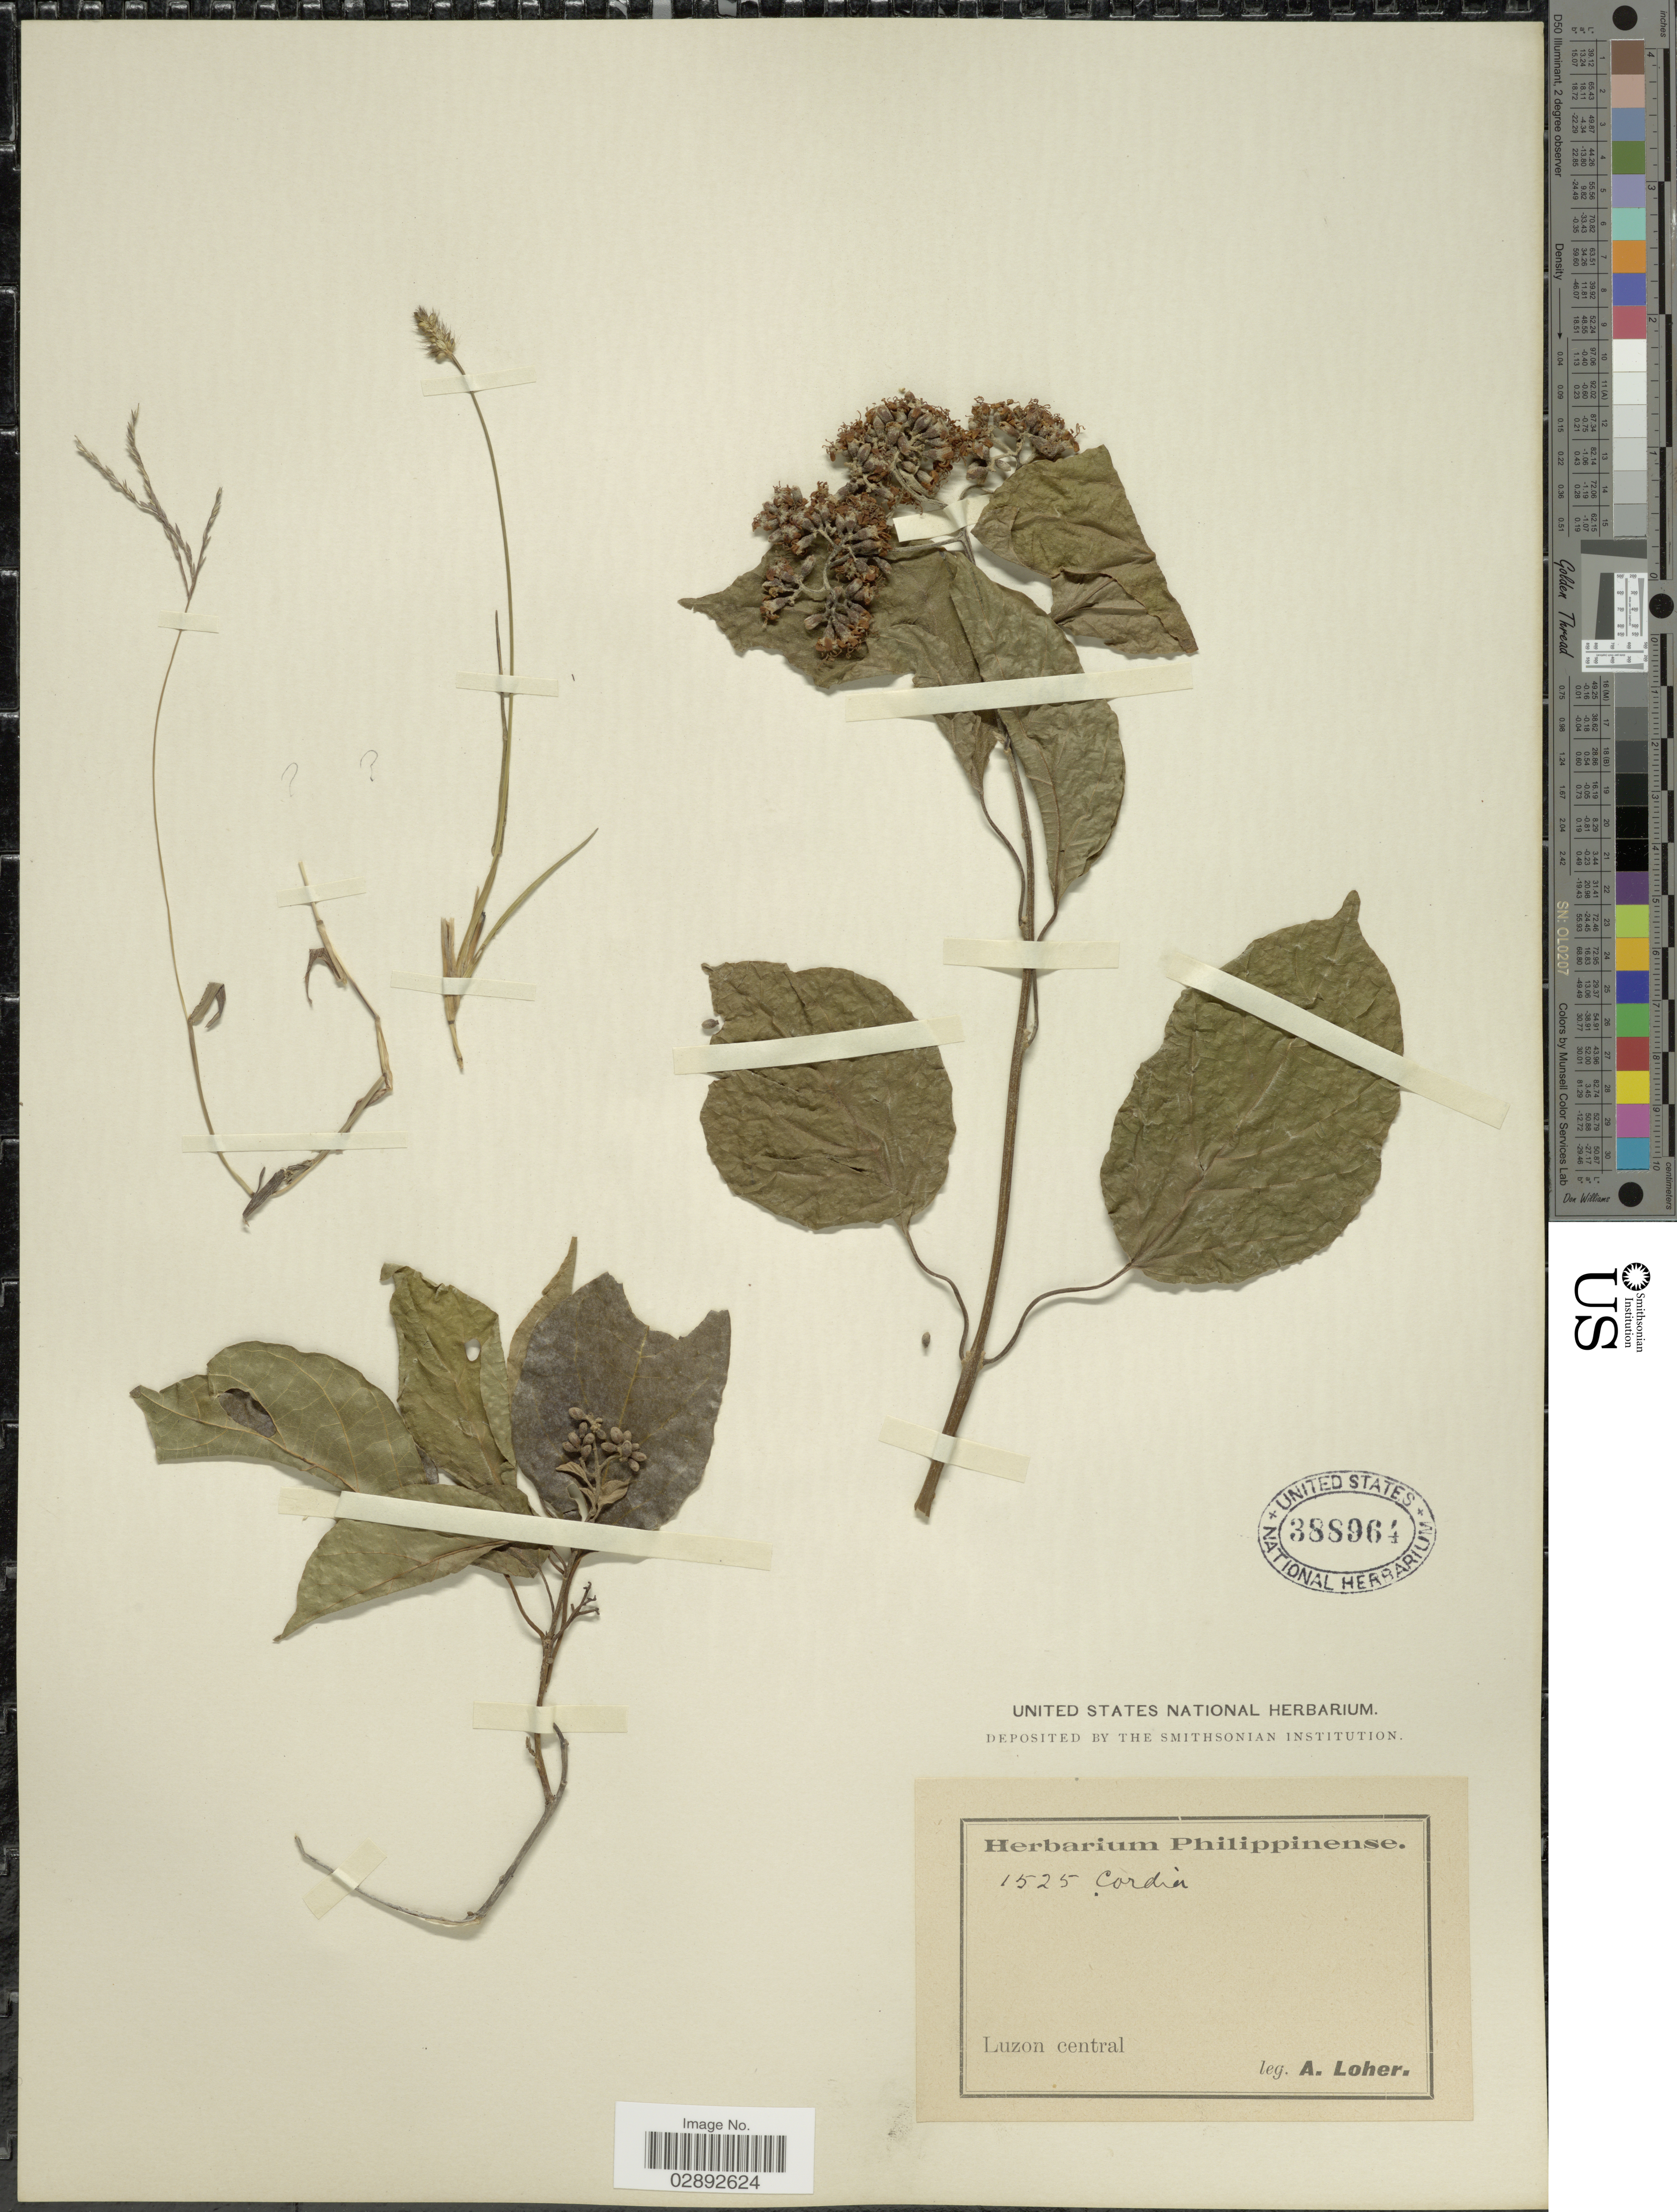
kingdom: Plantae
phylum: Tracheophyta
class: Magnoliopsida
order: Boraginales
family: Cordiaceae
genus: Cordia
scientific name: Cordia dichotoma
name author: G. Forst.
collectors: A. Loher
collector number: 1525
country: Philippines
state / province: Central Luzon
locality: Luzon central.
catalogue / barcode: US 388964